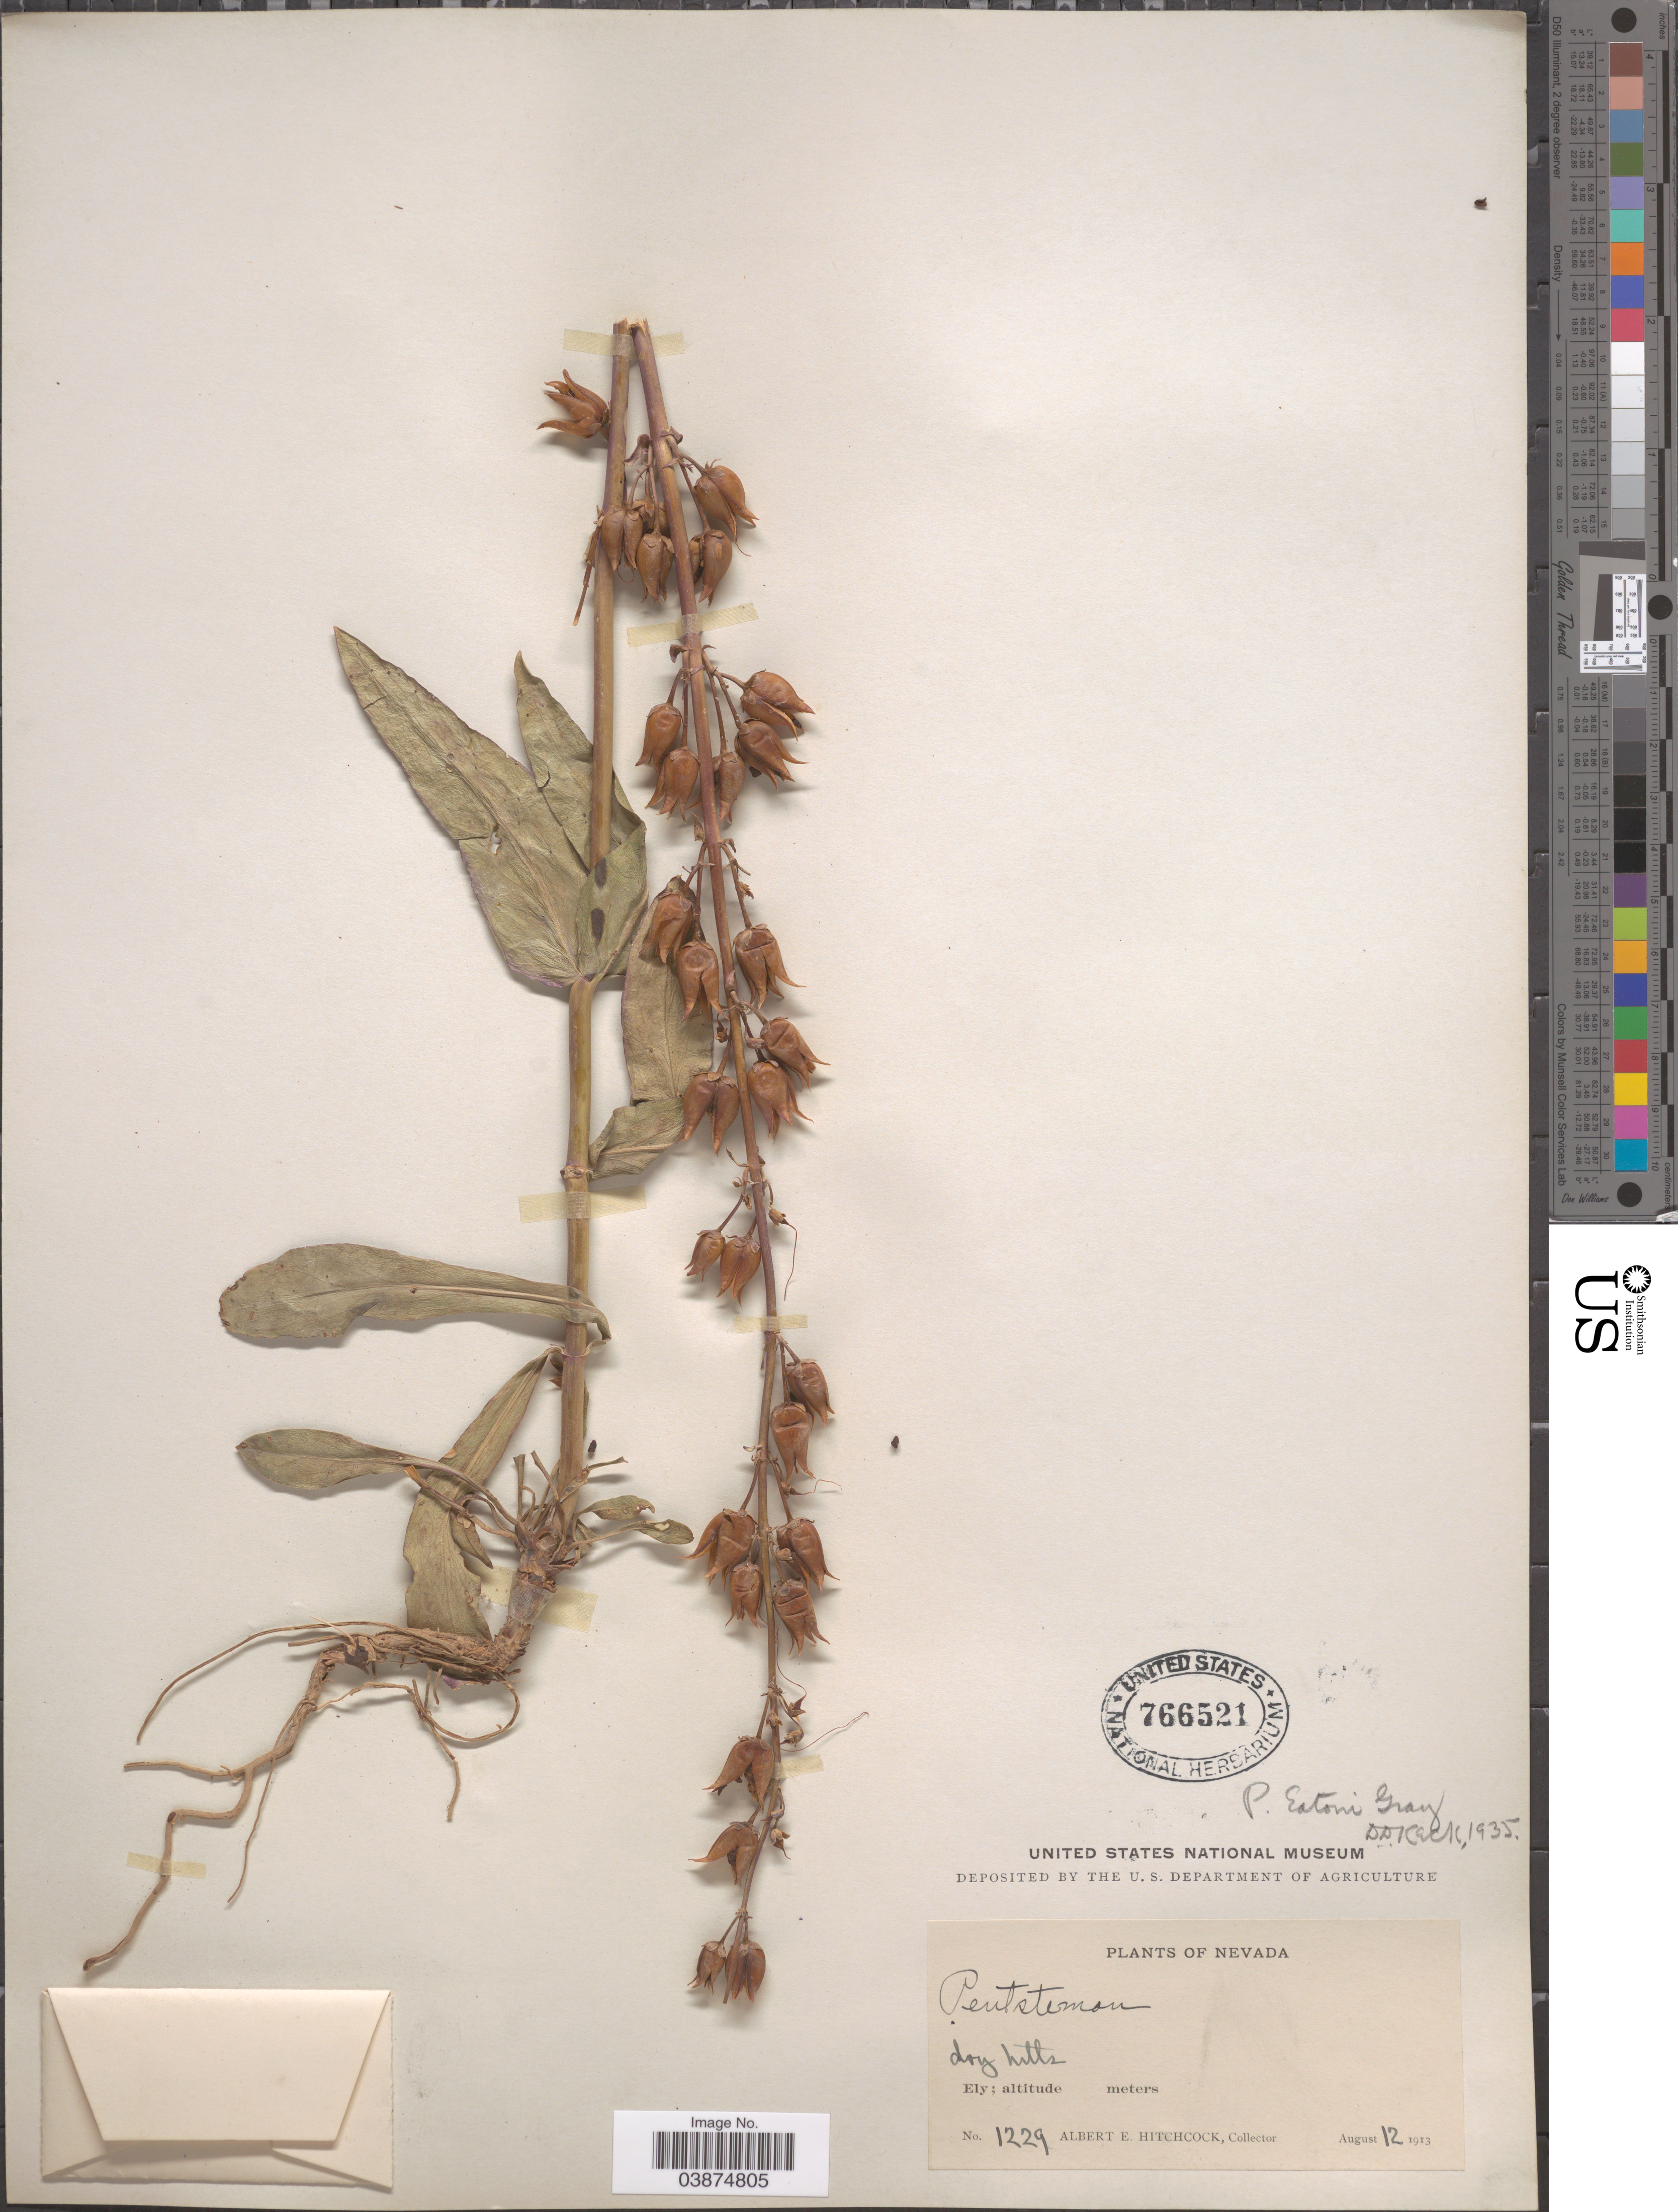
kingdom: Plantae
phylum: Tracheophyta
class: Magnoliopsida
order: Lamiales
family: Plantaginaceae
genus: Penstemon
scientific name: Penstemon eatonii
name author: A. Gray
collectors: A. Hitchcock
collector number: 1229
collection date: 1913-08-12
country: United States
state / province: Nevada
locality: Ely.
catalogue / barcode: US 766521